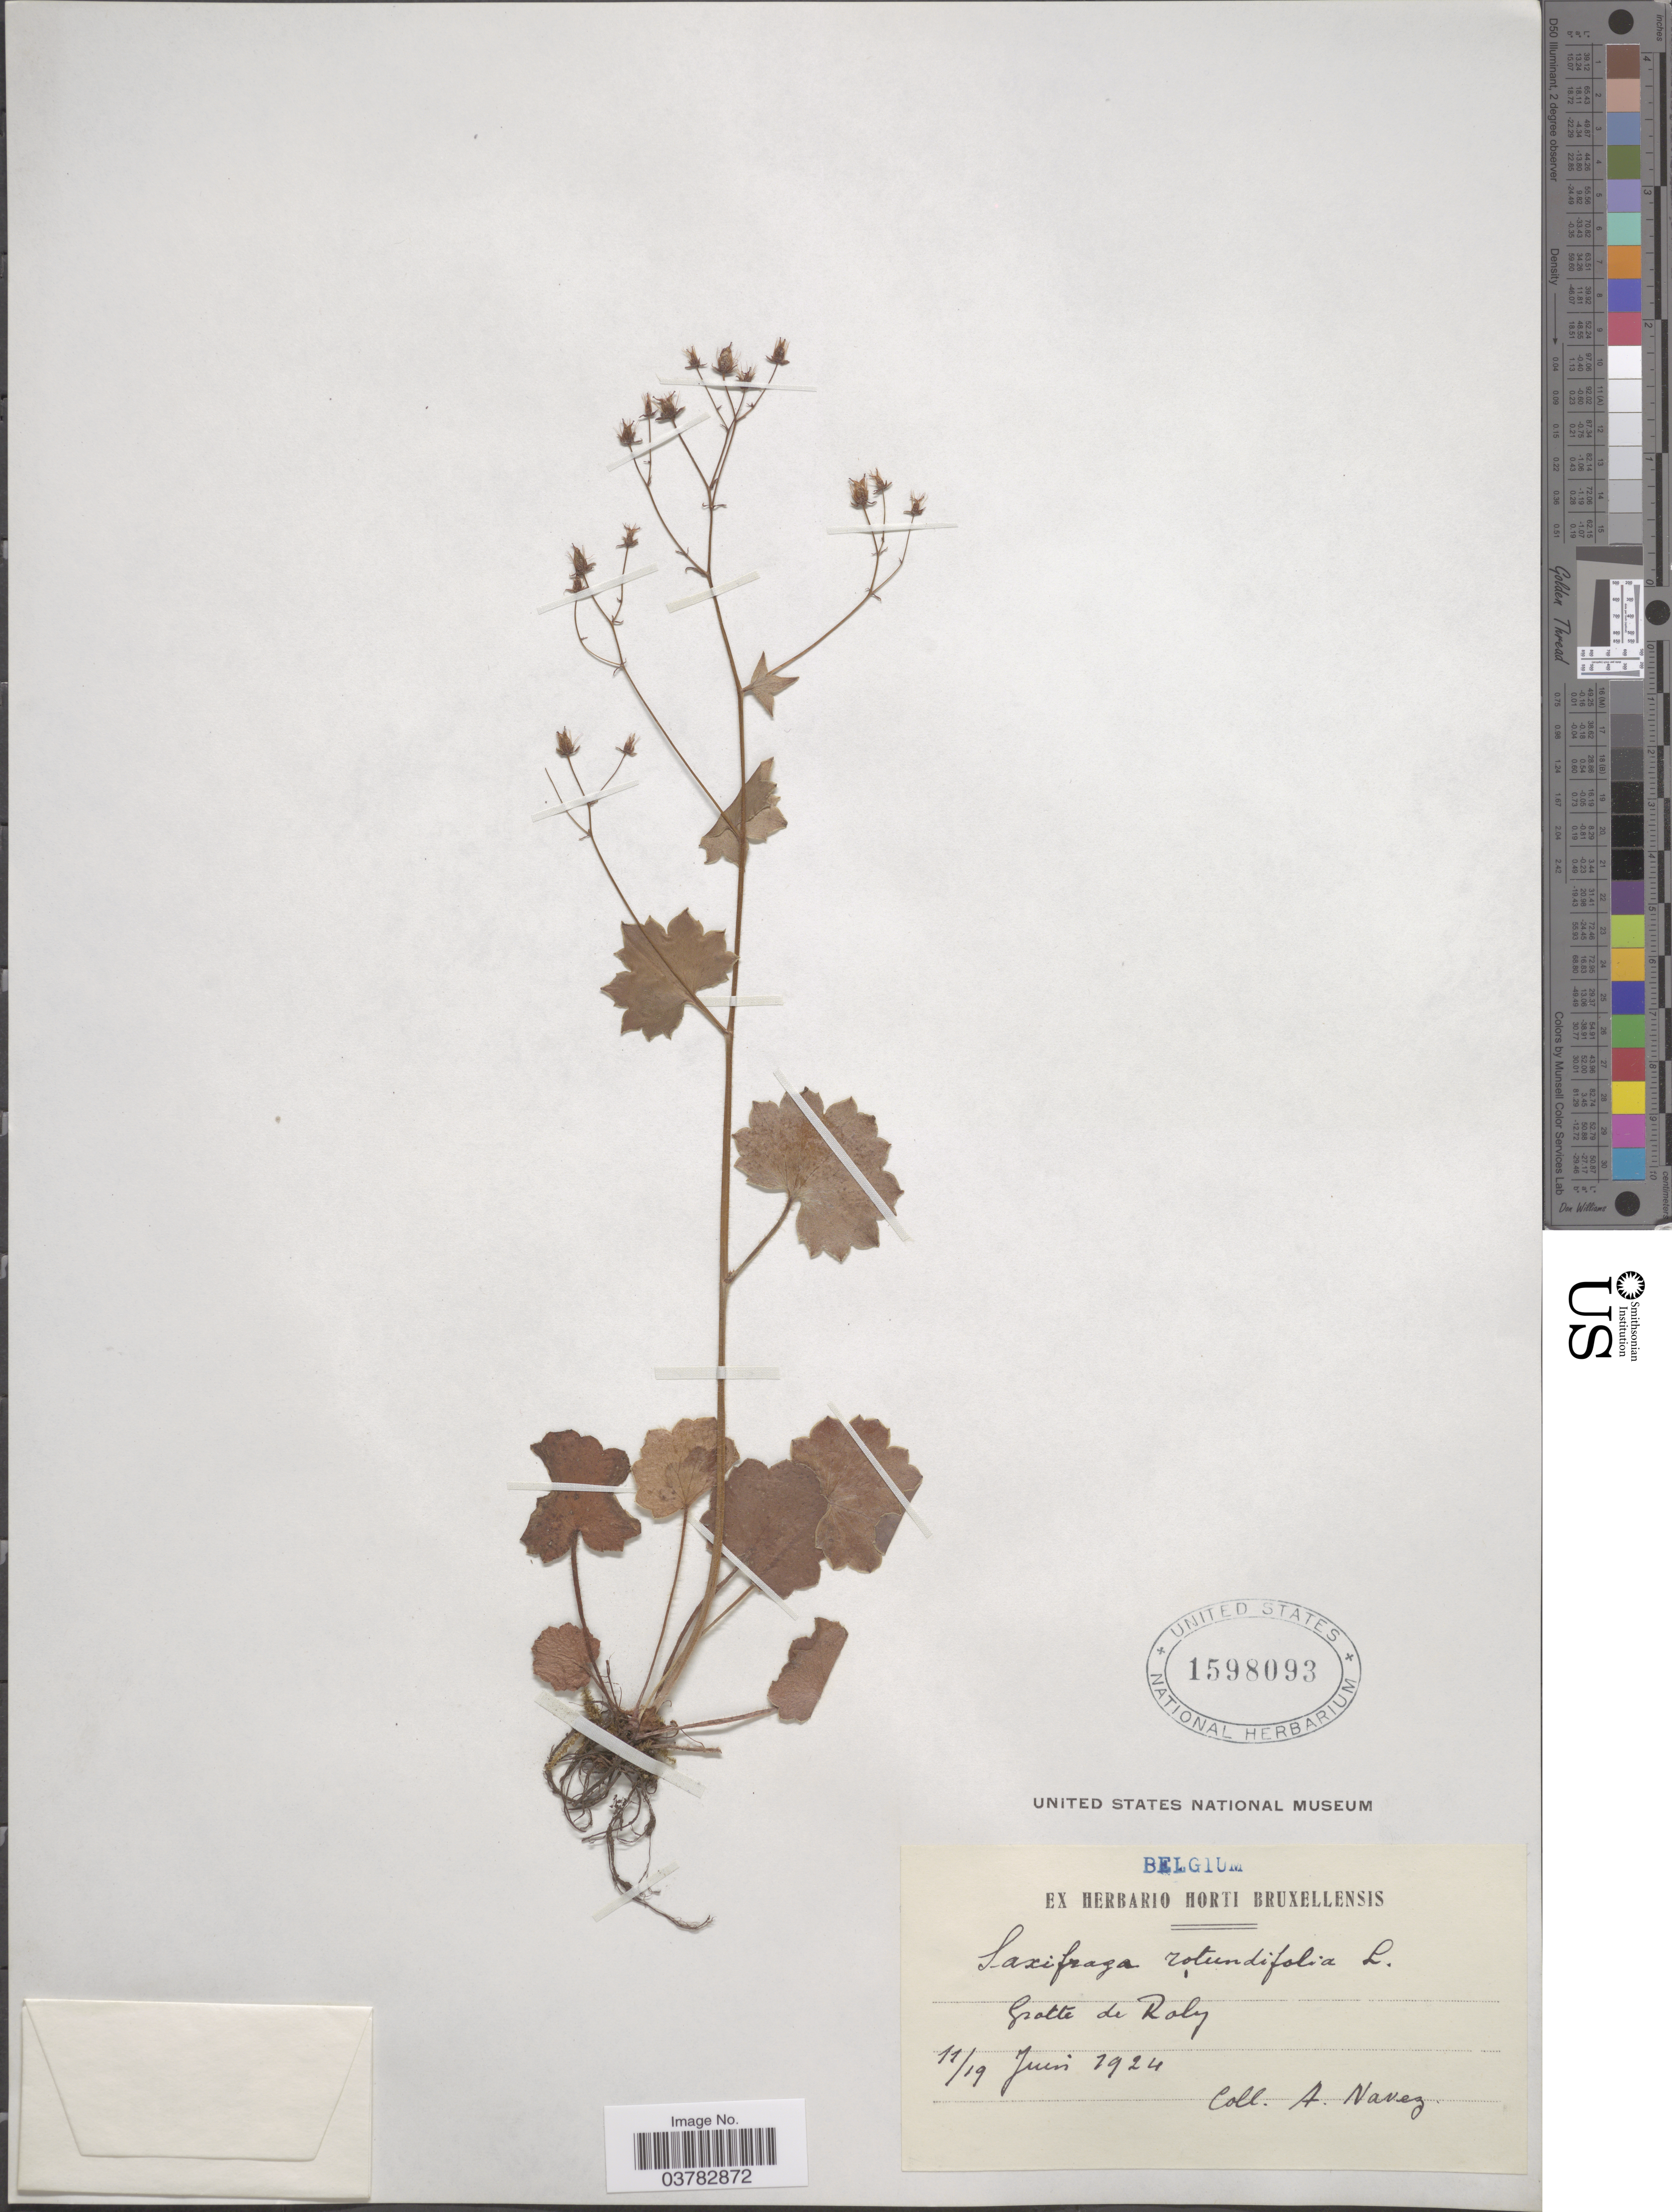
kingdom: Plantae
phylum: Tracheophyta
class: Magnoliopsida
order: Saxifragales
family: Saxifragaceae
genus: Saxifraga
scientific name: Saxifraga rotundifolia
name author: L.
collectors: A. Navez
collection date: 1924-06-11/1924-06-19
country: Belgium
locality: Grotte de Roly.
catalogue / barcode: US 1598093